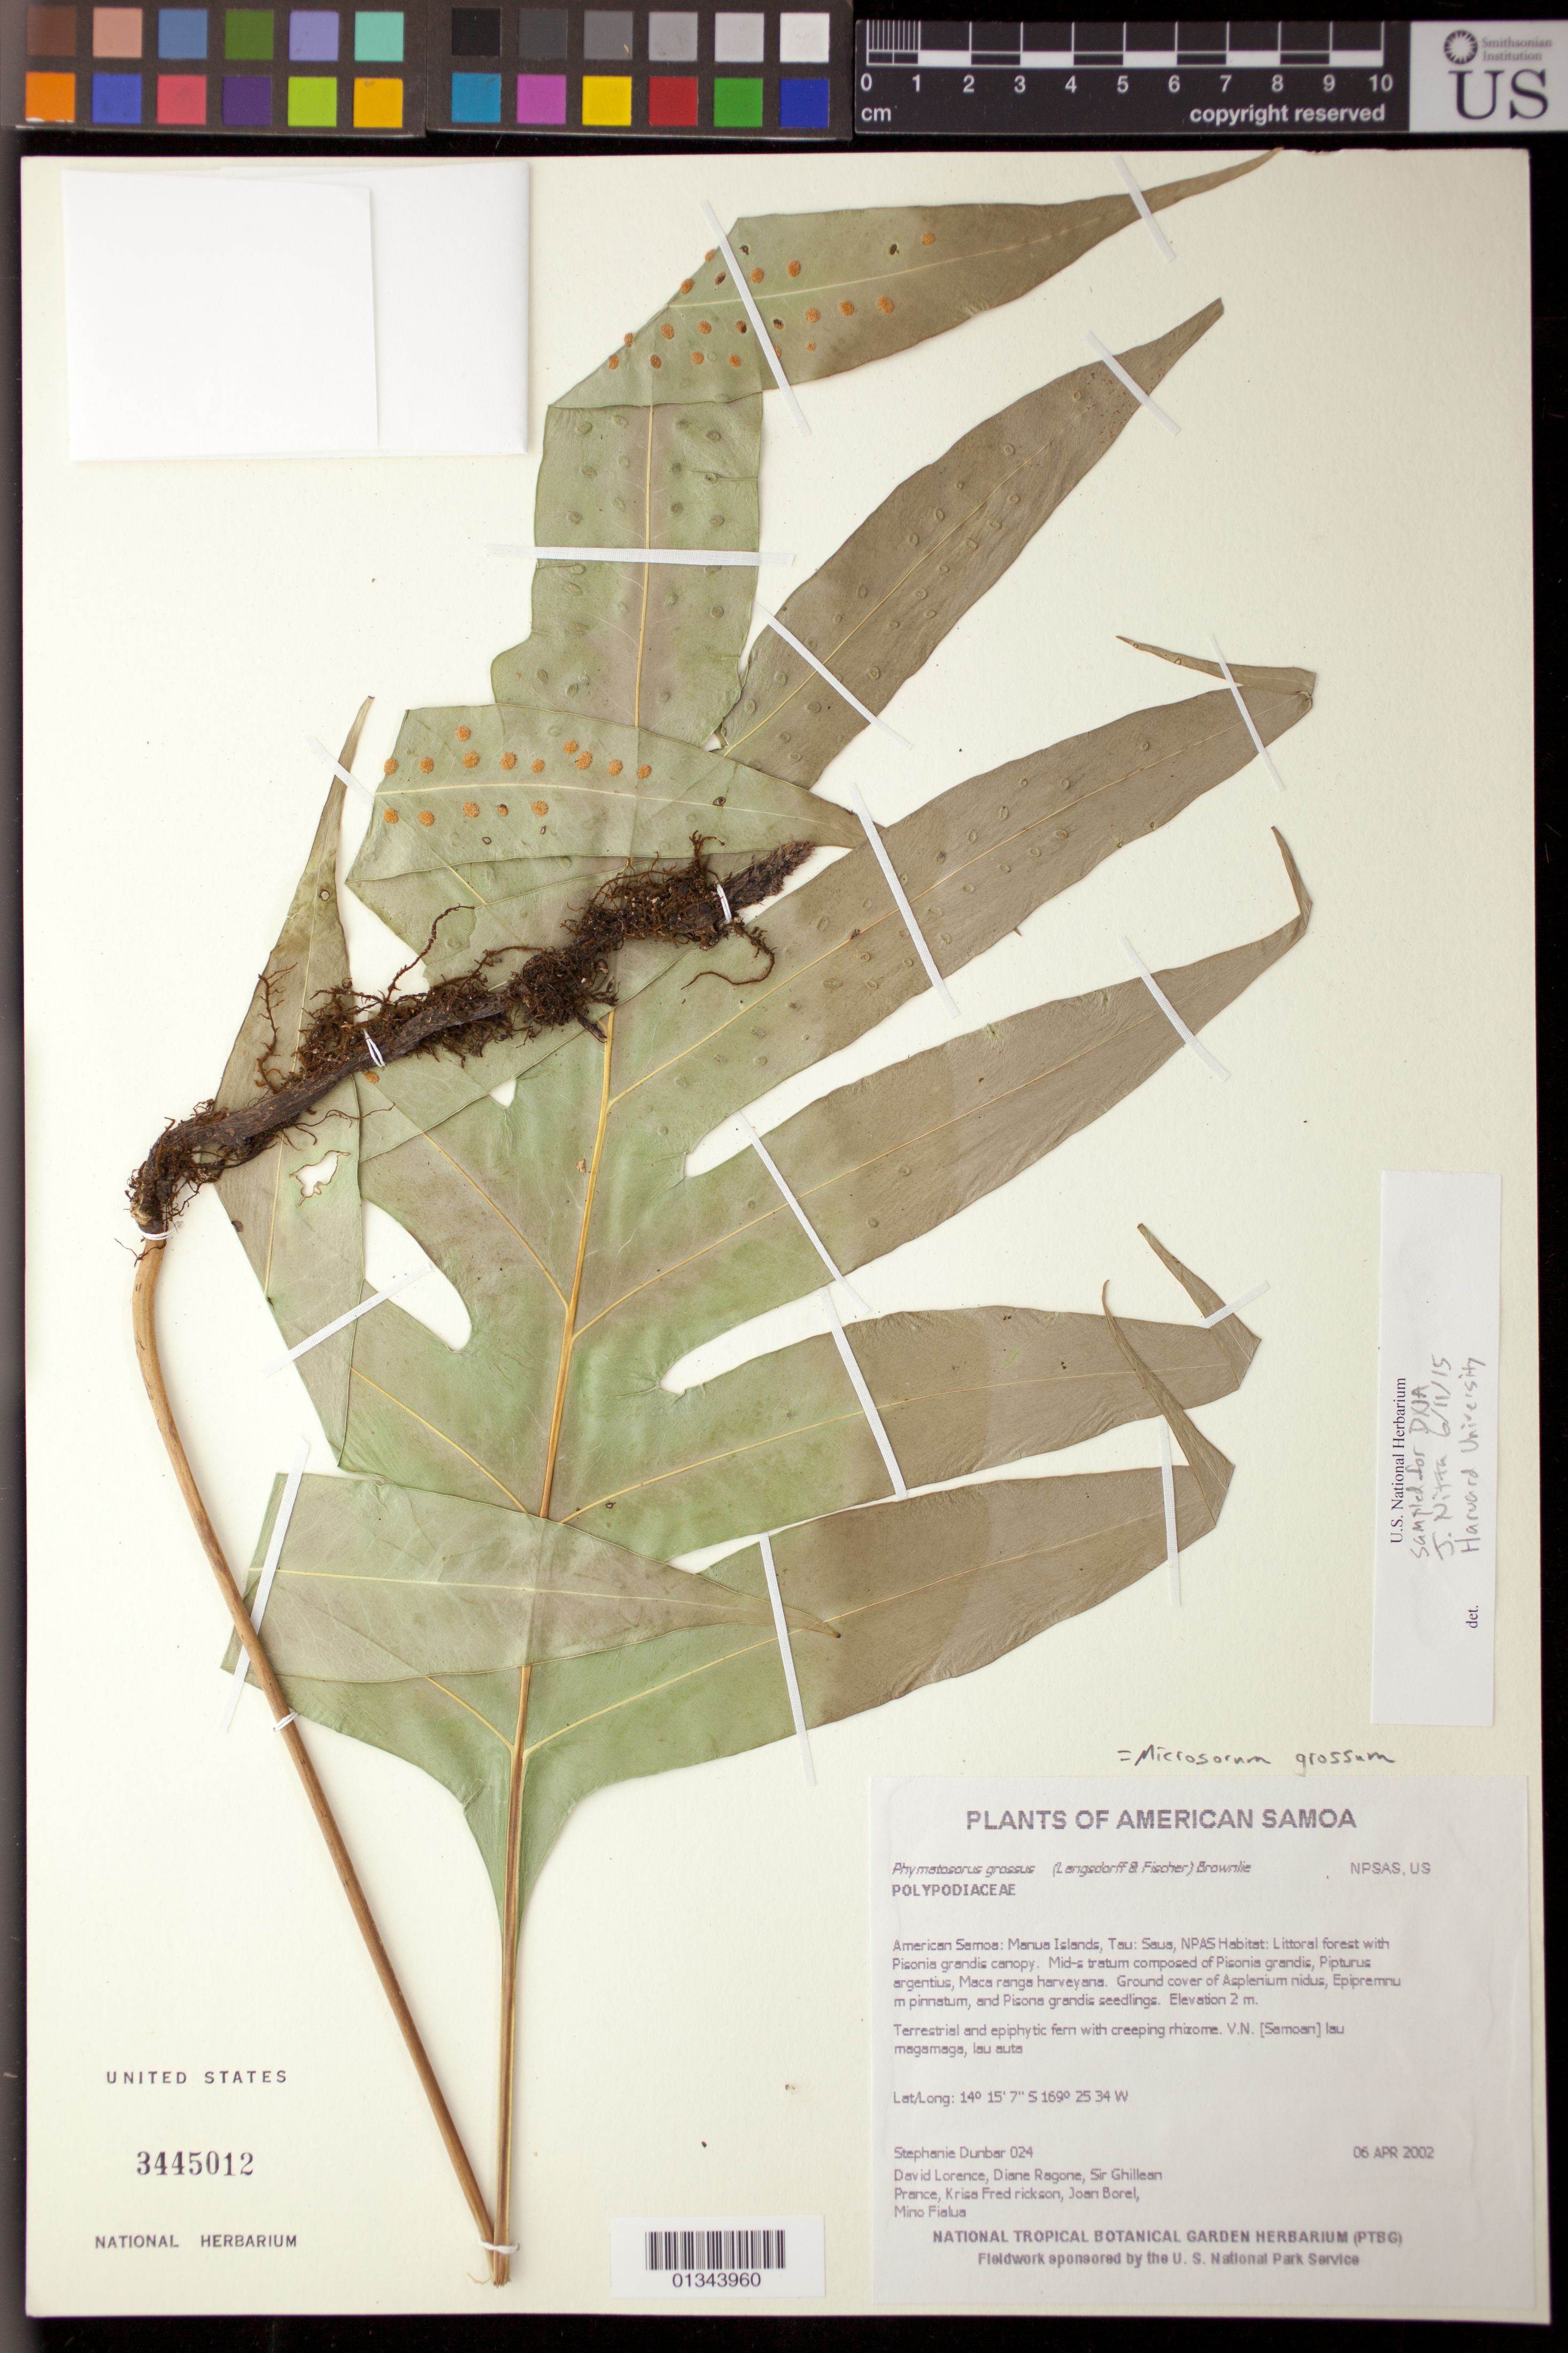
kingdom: Plantae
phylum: Tracheophyta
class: Polypodiopsida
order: Polypodiales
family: Polypodiaceae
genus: Microsorum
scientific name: Microsorum grossum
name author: (Langsd. & Fisch.) S.B. Andrews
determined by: Wagner, W. L., (BOT), Smithsonian Institution - National Museum of Natural History (UNITED STATES)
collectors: S. Dunbar, D. Lorence, D. Ragone, G. T. Prance, K. Fredrickson, J. Borel & M. Fialus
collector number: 024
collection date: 2002-04-06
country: American Samoa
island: Ta'u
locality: Manua Islands, Tau: Saua, NPAS.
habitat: Littoral forest with Pisonia grandis canopy.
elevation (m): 2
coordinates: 14 15 7 S, 169 25 34 W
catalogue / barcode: US 3445012